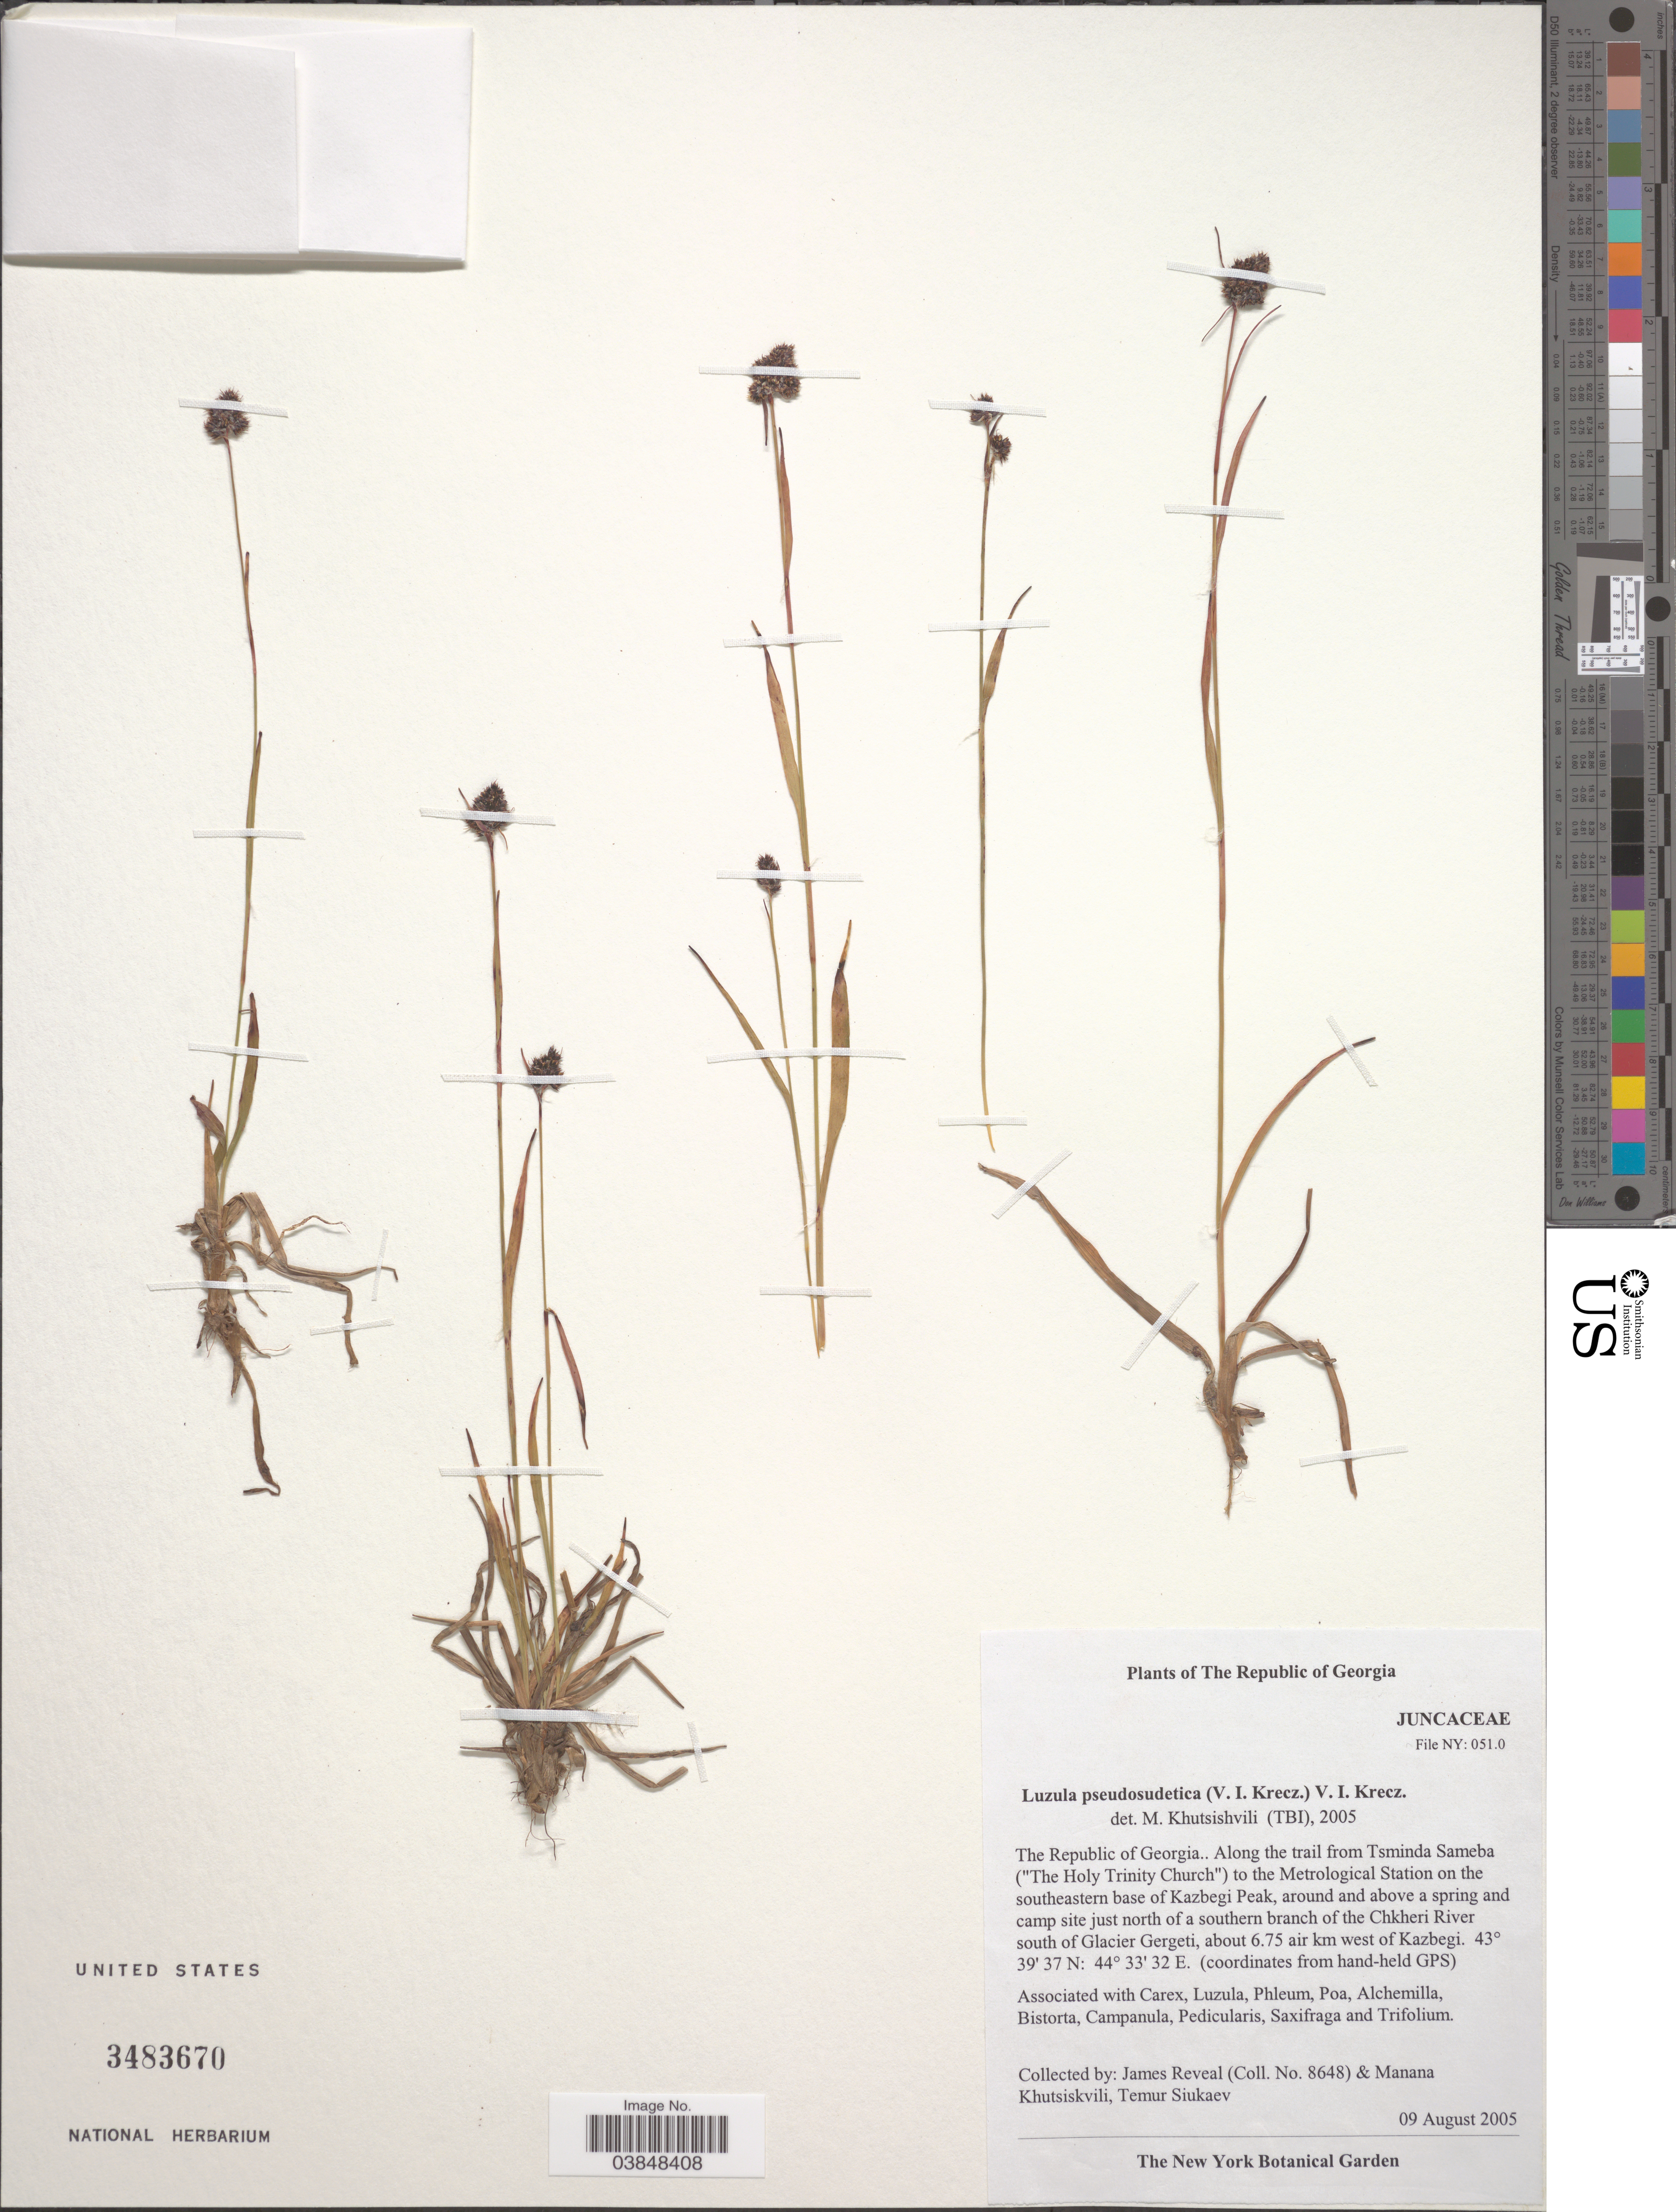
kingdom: Plantae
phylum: Tracheophyta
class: Liliopsida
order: Poales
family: Juncaceae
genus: Luzula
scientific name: Luzula pseudosudetica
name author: V.I. Krecz.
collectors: J. Reveal, M. Khutsiskvili & T. Siukaev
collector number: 8648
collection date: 2005-08-09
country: Georgia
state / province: Kazbergi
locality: Republic of Georgia. Along the trail from Tsminda Sameba ('The Holy Trinity Church') to the Metrological Station on the southeastern base of Kazbegi Peak, around and above a spring and camp site just north of a southern branch of the Chkheri River south of Glacier Gergeti, about 6.75 air km west of Kazbegi.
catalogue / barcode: US 3483670